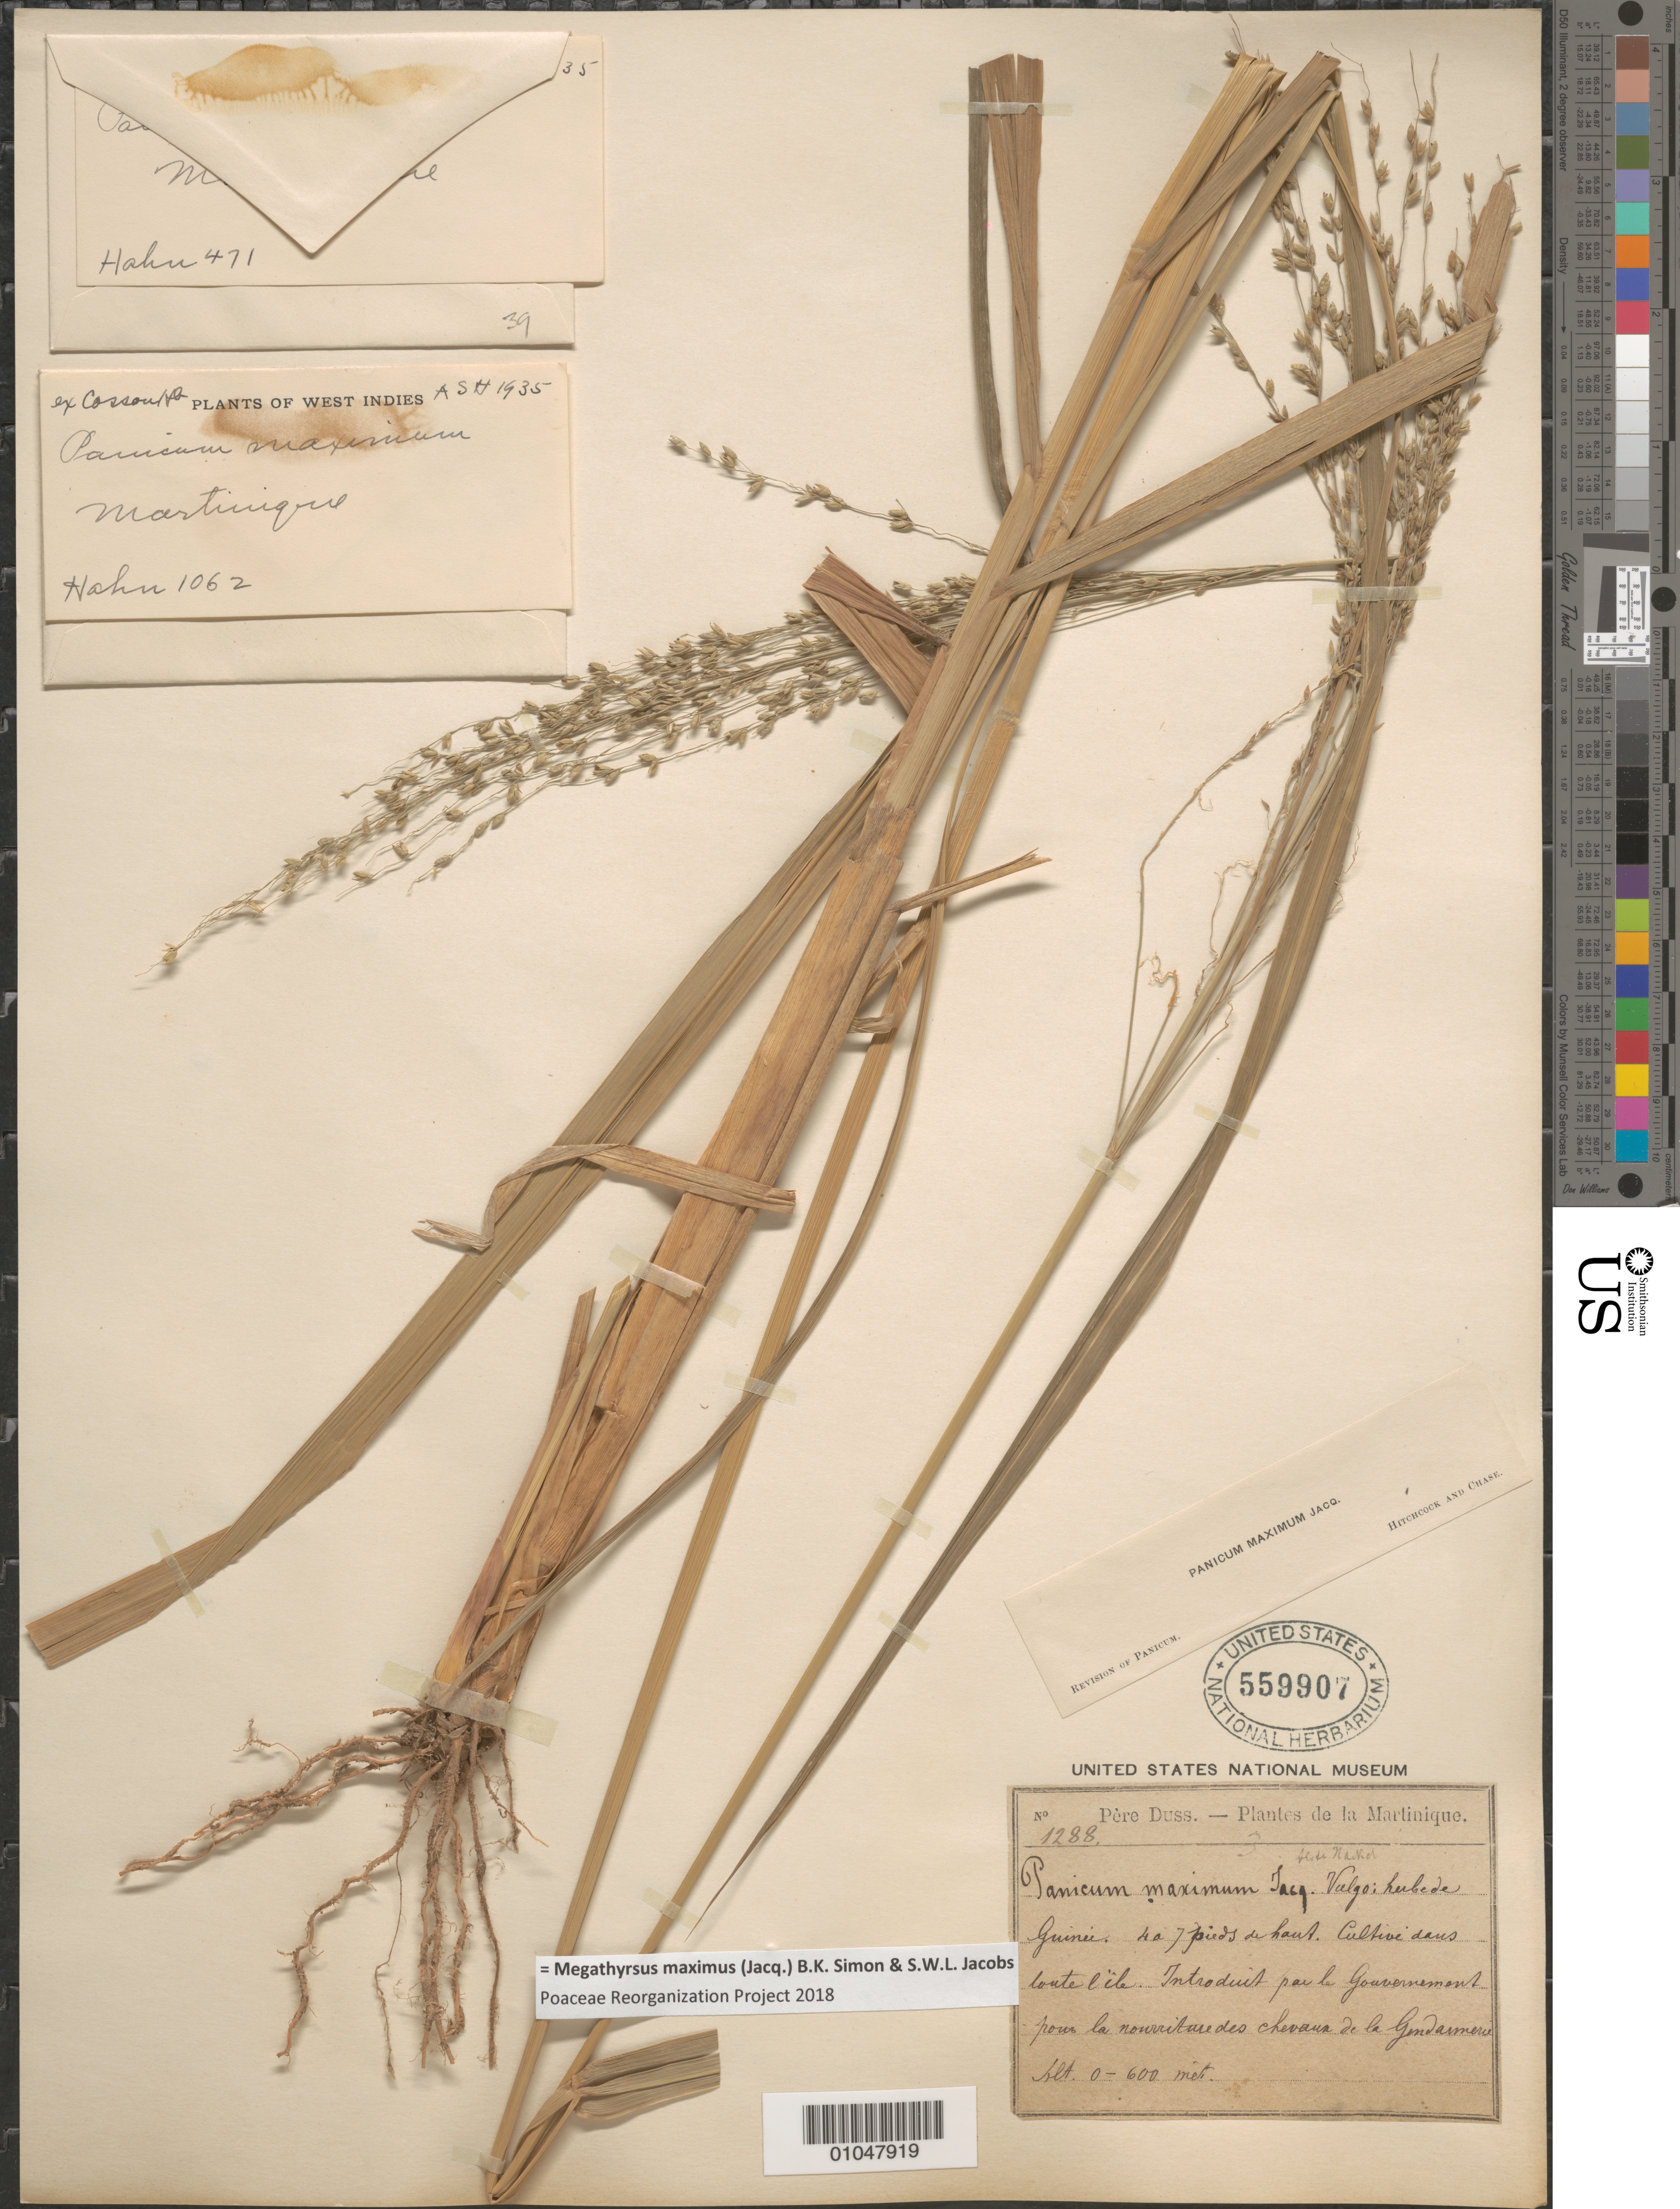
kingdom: Plantae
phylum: Tracheophyta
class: Liliopsida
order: Poales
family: Poaceae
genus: Panicum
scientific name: Panicum maximum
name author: Jacq.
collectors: Père Duss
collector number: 1288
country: Martinique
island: Martinique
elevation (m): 0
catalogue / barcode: US 559907